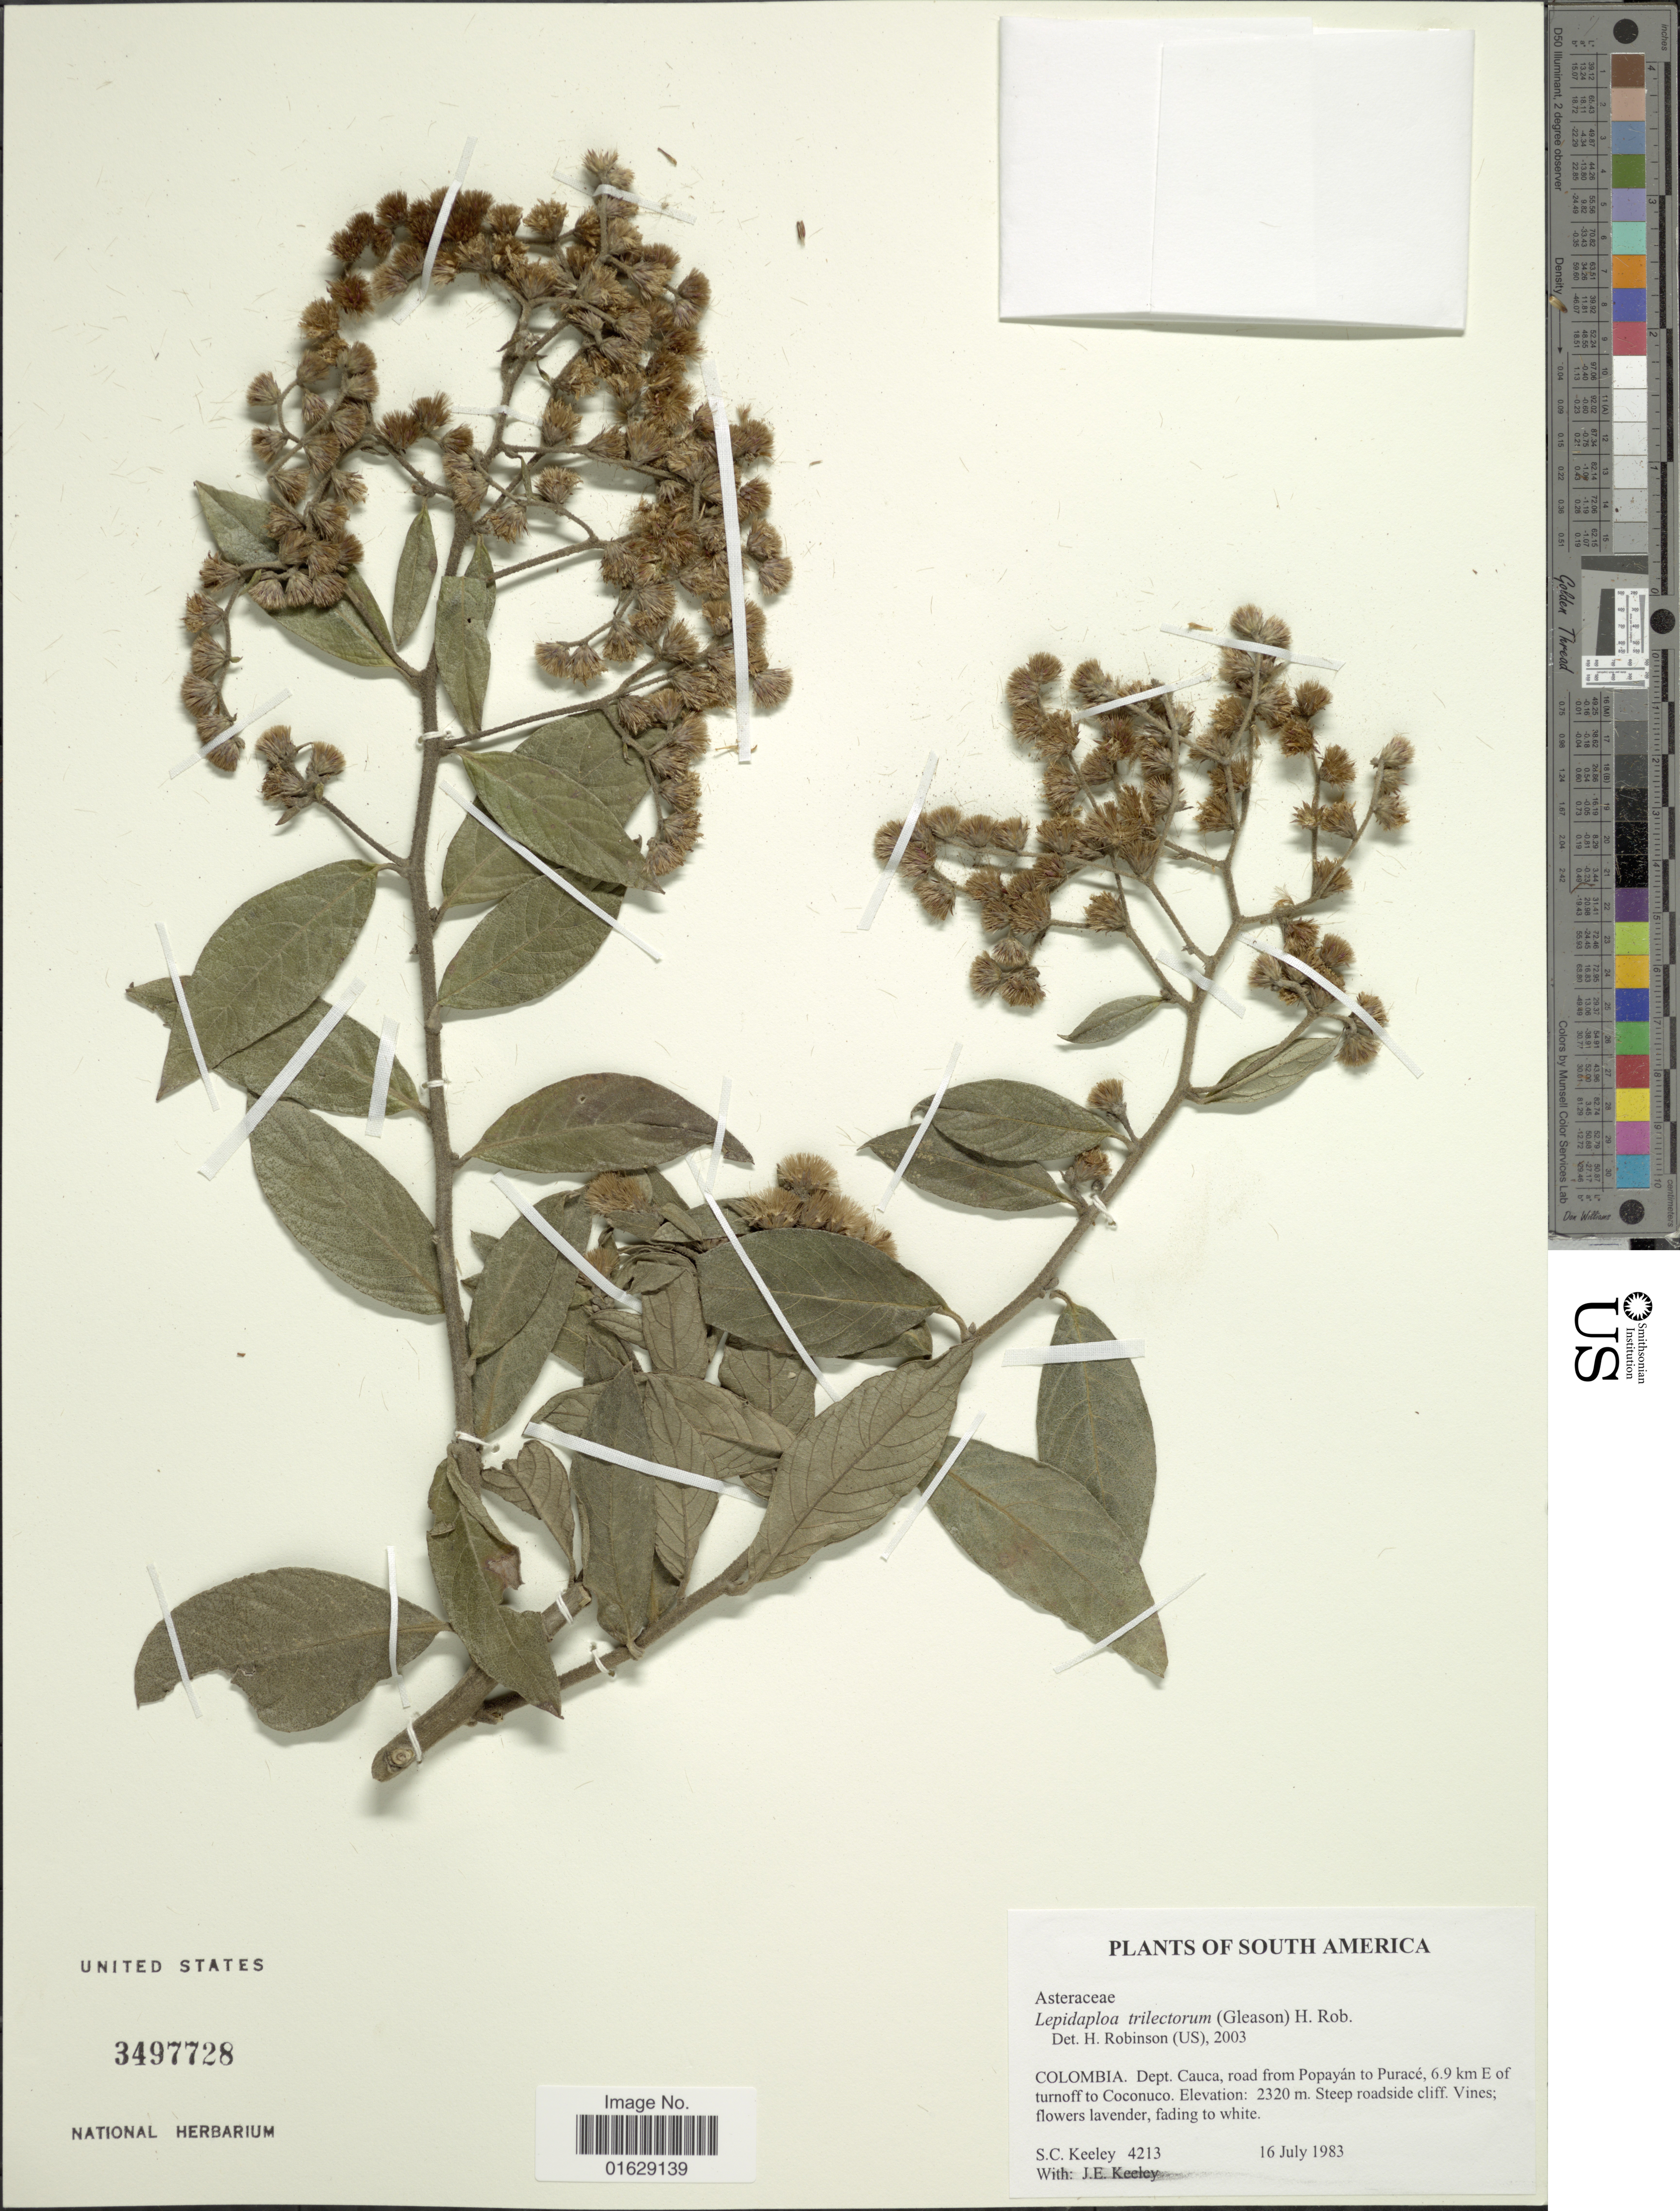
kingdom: Plantae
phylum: Tracheophyta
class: Magnoliopsida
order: Asterales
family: Asteraceae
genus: Lepidaploa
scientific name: Lepidaploa trilectorum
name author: (Gleason) H. Rob.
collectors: S. C. Keeley & J. E. Keeley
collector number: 4213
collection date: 1983-07-16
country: Colombia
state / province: Cauca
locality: Colombia, Dept. Cauca, road from Popayan to Purace, 6.9 km E of turnoff to Coconuco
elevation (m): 2320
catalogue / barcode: US 3497728